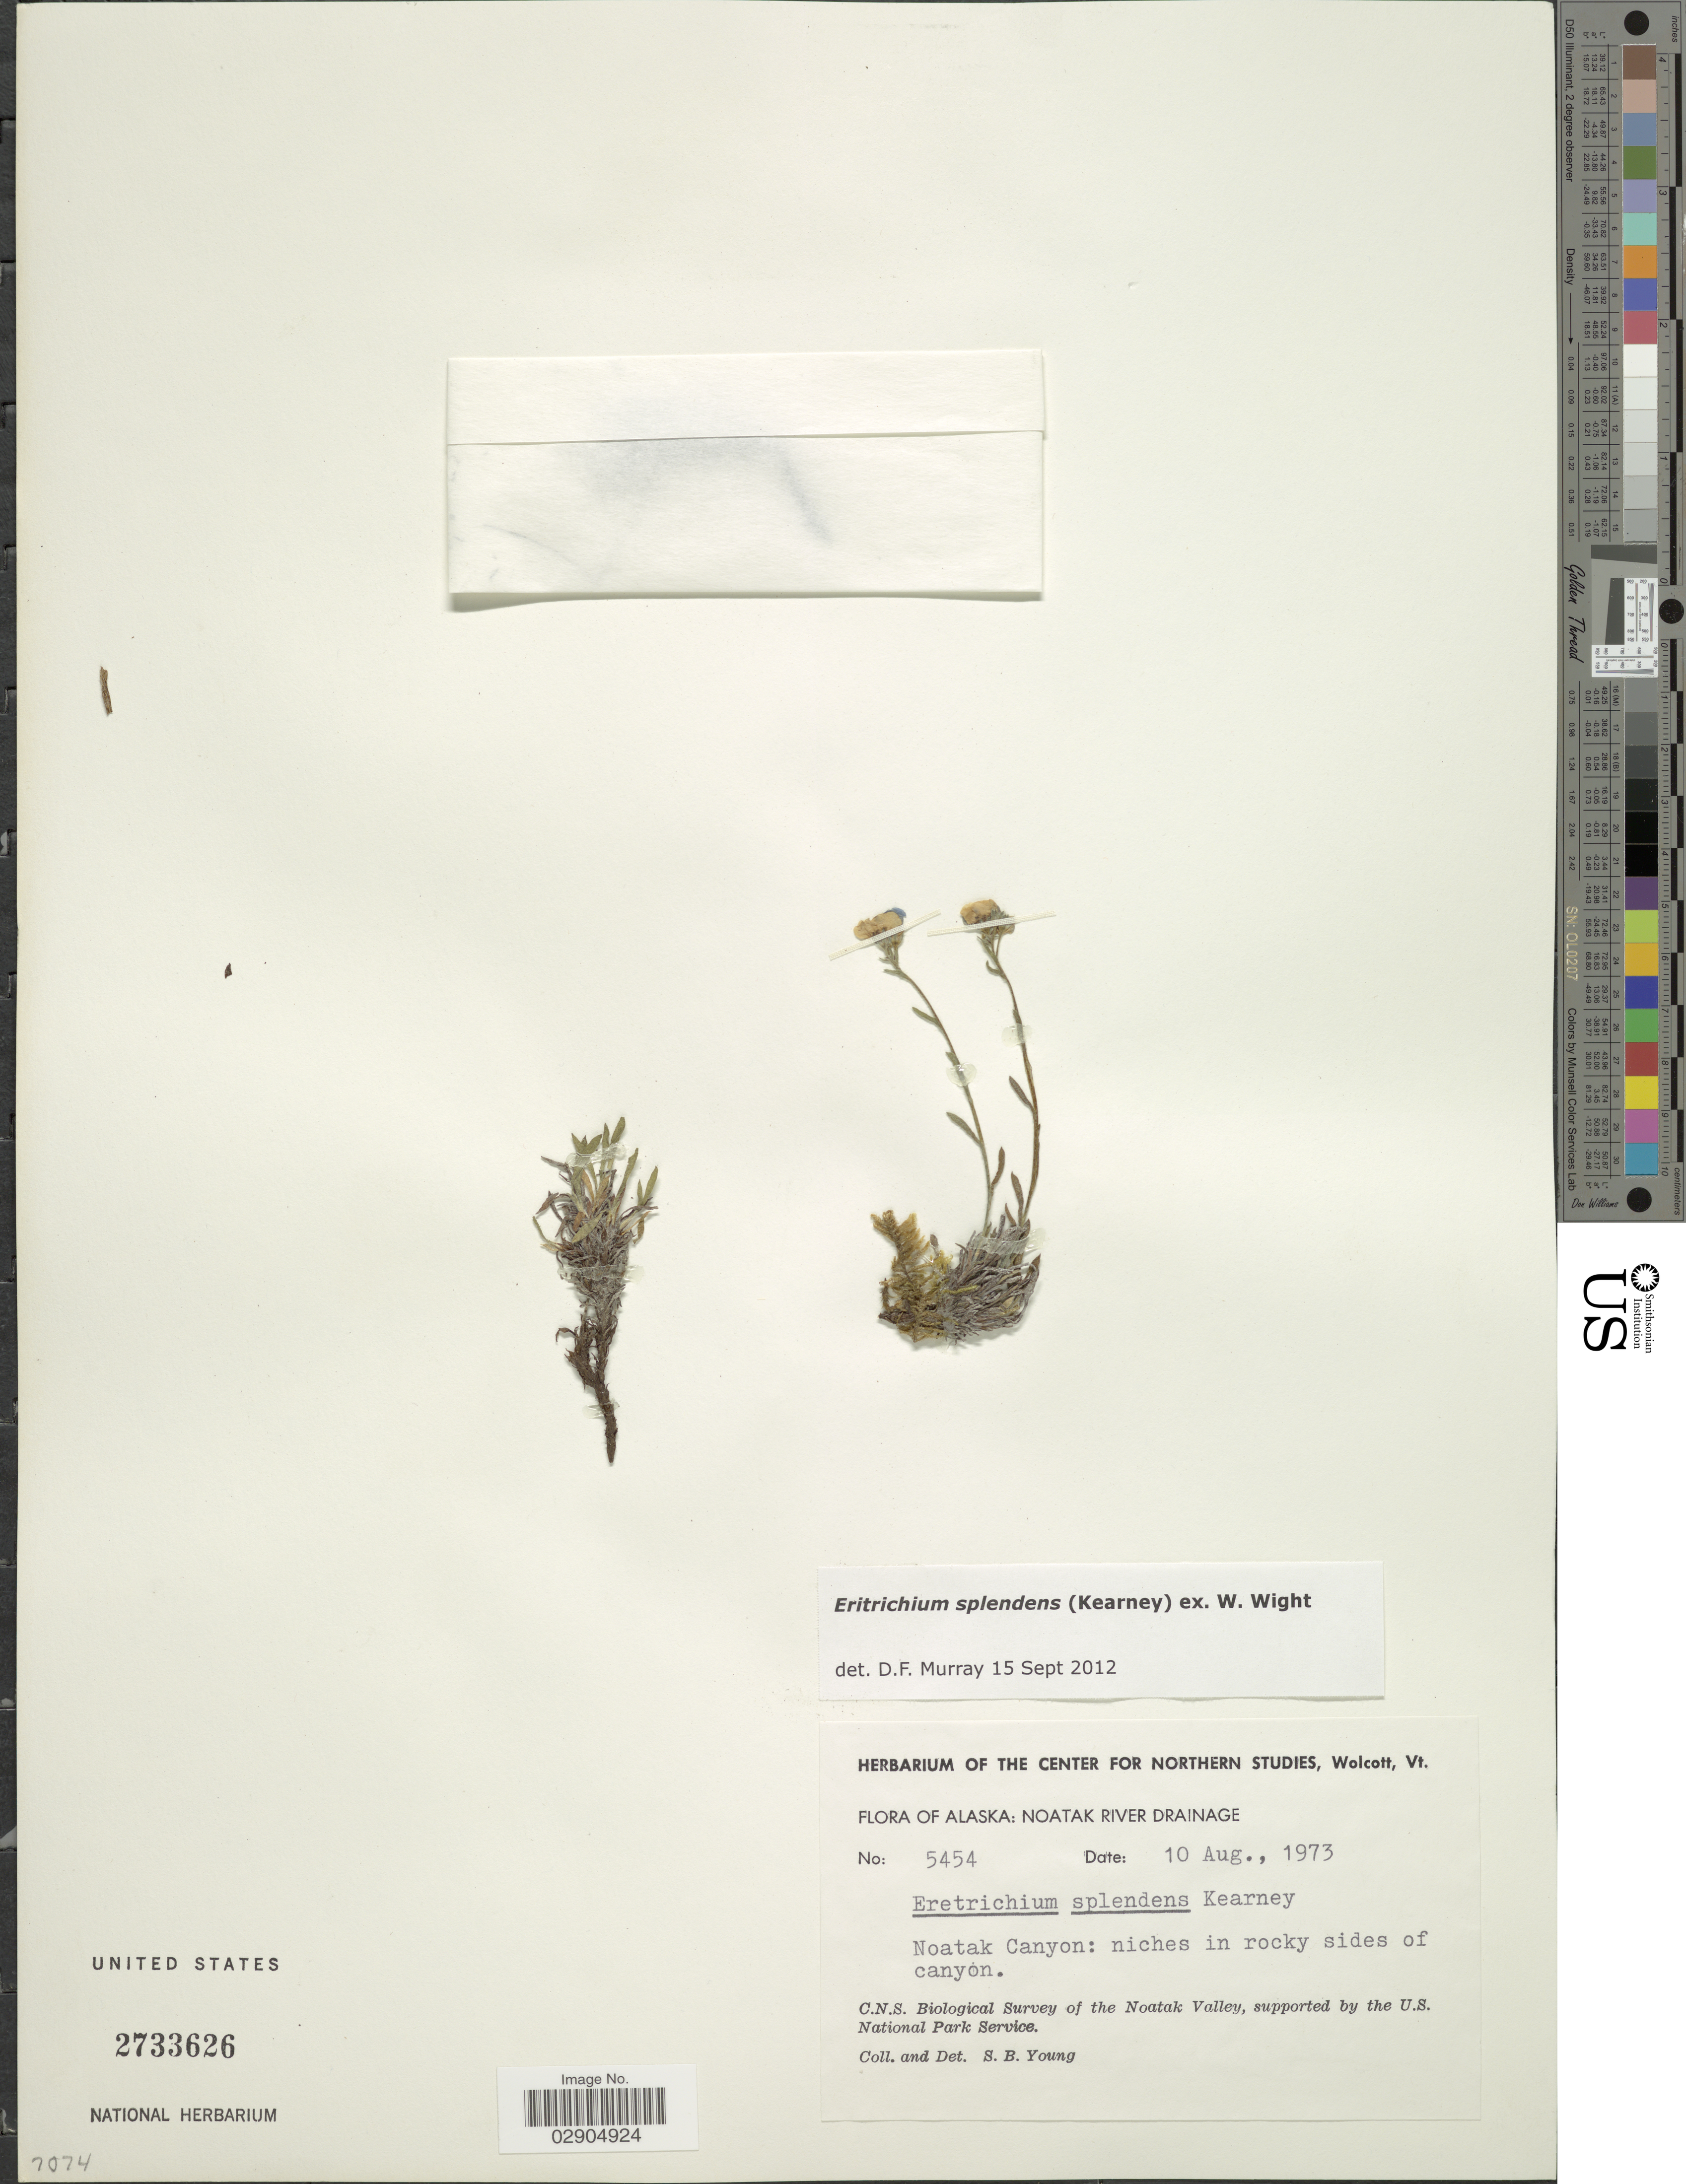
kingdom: Plantae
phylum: Tracheophyta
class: Magnoliopsida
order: Boraginales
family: Boraginaceae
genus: Eritrichium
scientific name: Eritrichium splendens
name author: Kearney ex W. Wight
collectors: S. Young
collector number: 5454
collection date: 1973-08-10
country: United States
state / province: Alaska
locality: Noatak River Drainage, Noatak Canyon: niches in rocky sides of canyon.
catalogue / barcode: US 2733626